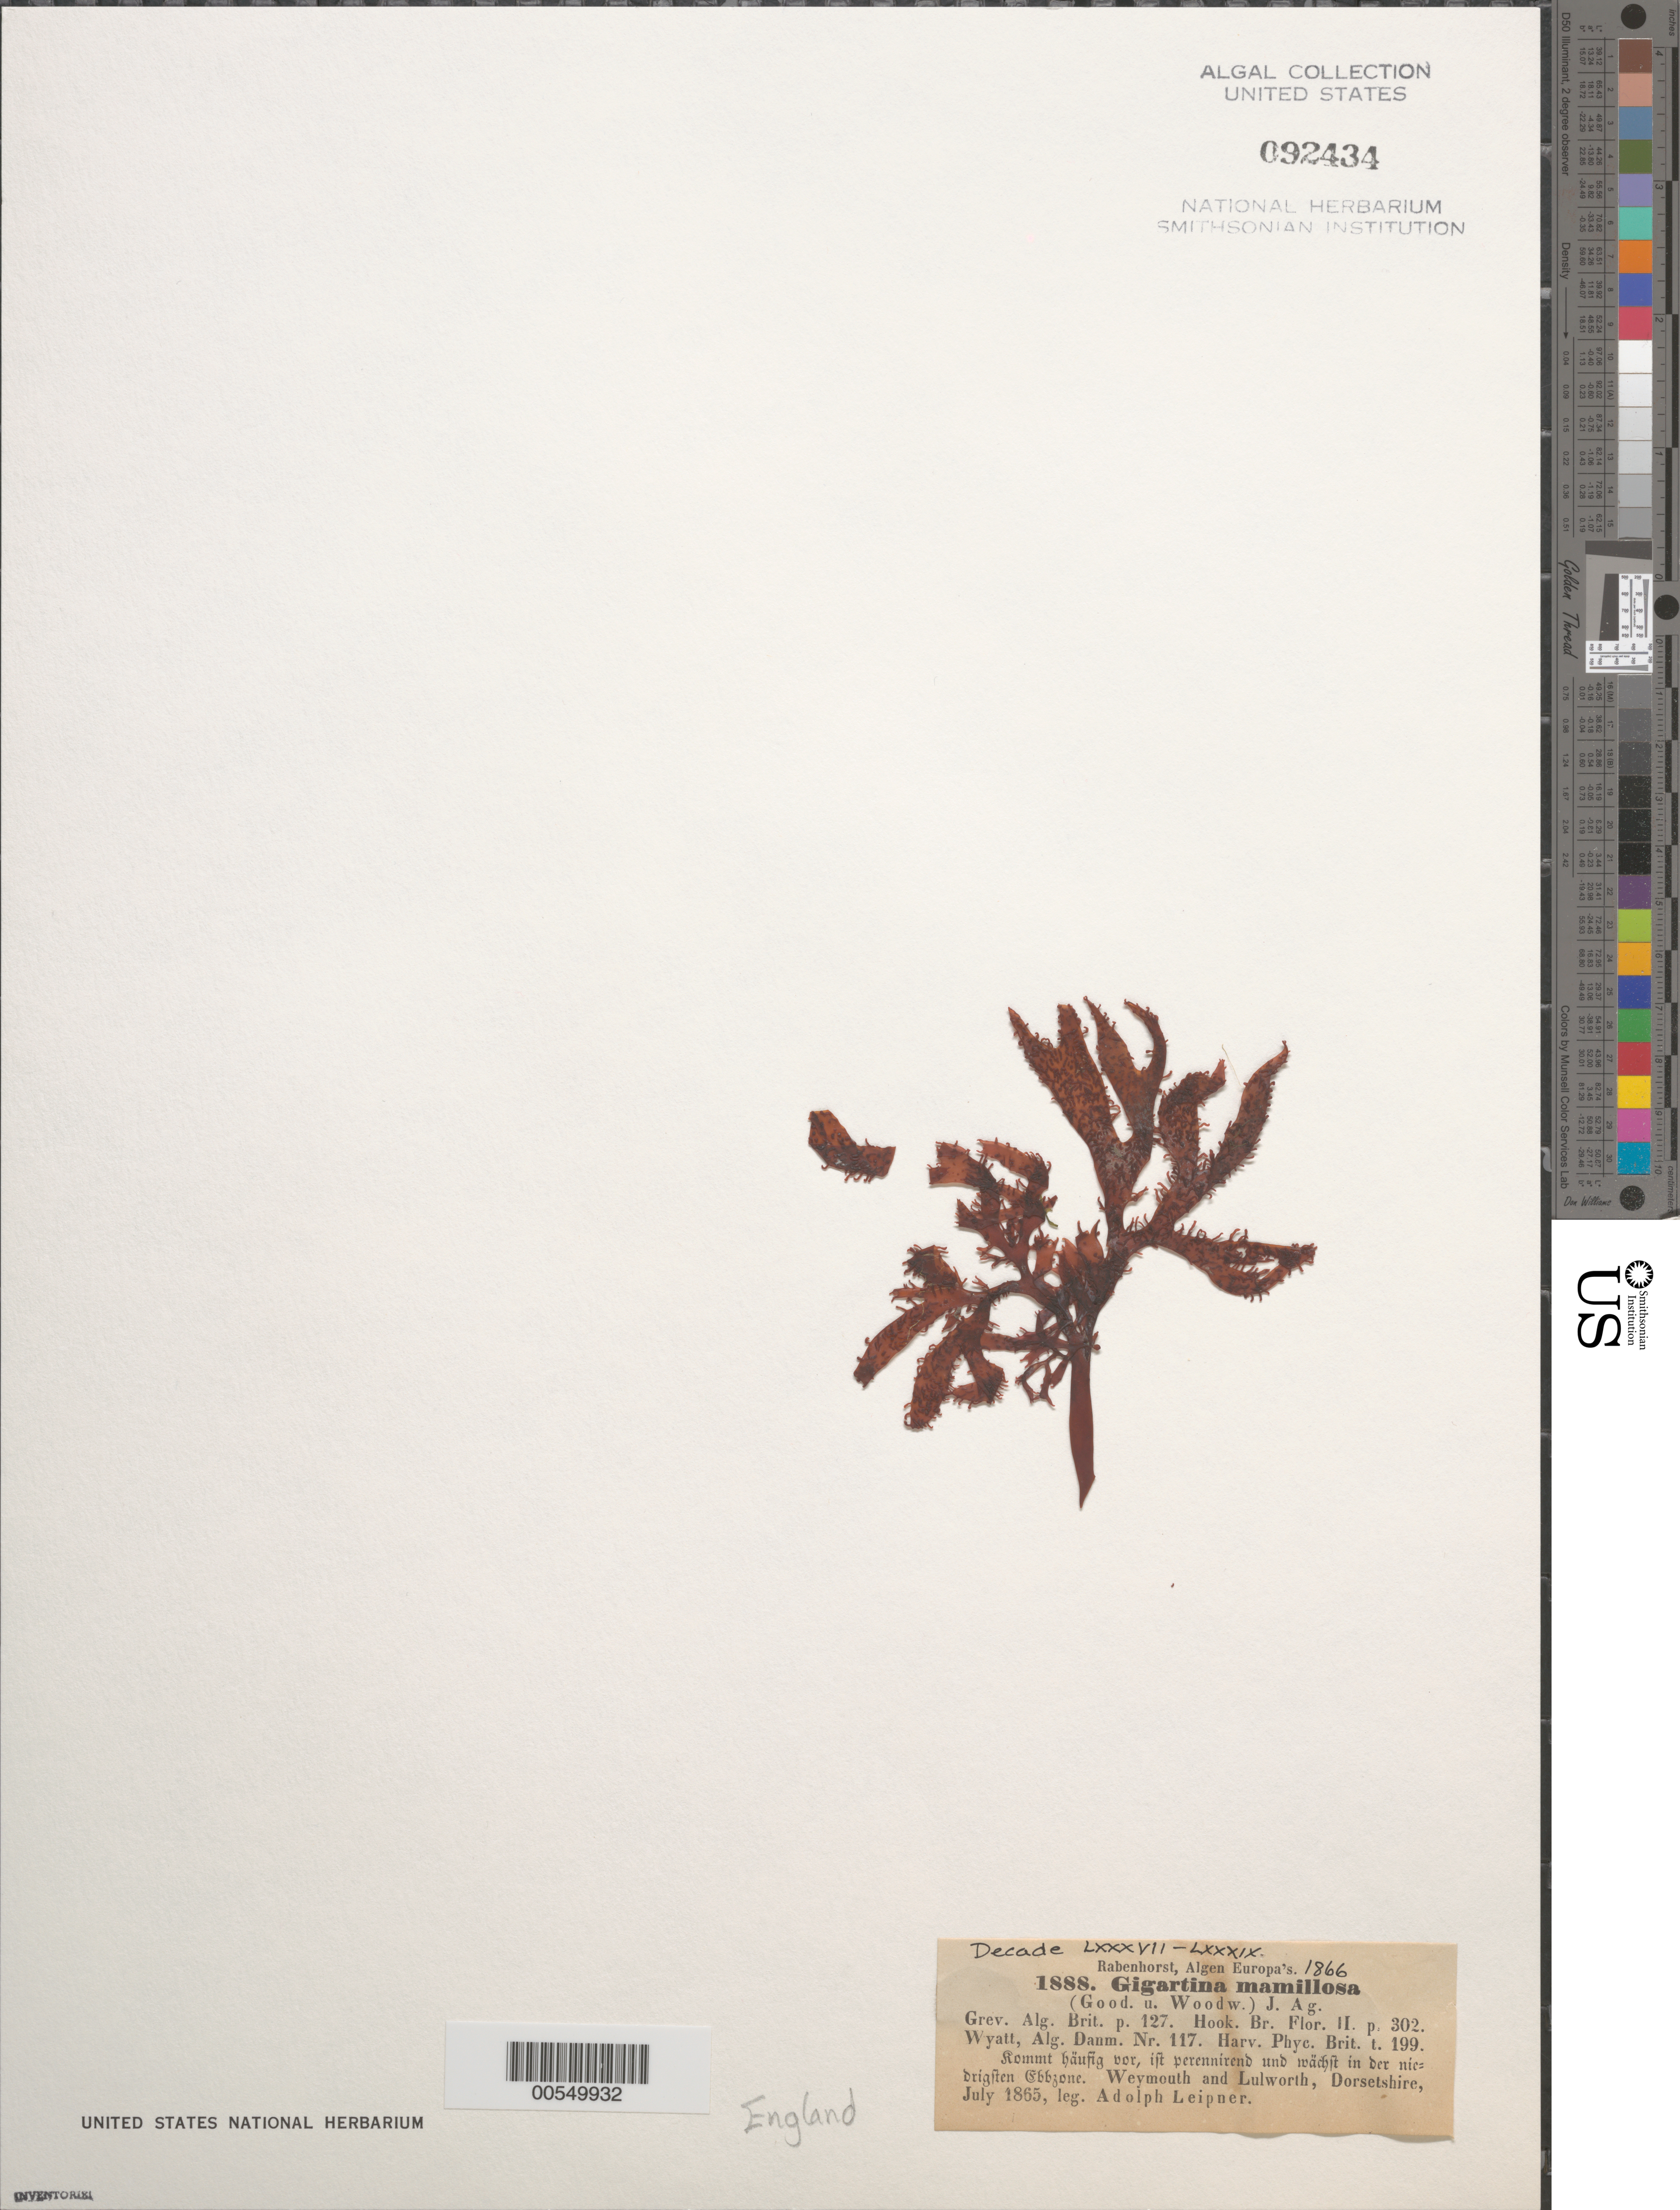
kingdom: Plantae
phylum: Rhodophyta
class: Florideophyceae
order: Gigartinales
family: Phyllophoraceae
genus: Mastocarpus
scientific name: Mastocarpus stellatus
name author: (Stackh.) Guiry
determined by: Algae name updating Project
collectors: A. Leipner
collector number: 1888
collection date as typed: Jul 1865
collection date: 1865-07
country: United Kingdom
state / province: England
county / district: Dorset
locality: Weymouth and Lulworth (Lullworth)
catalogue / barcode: US 92434